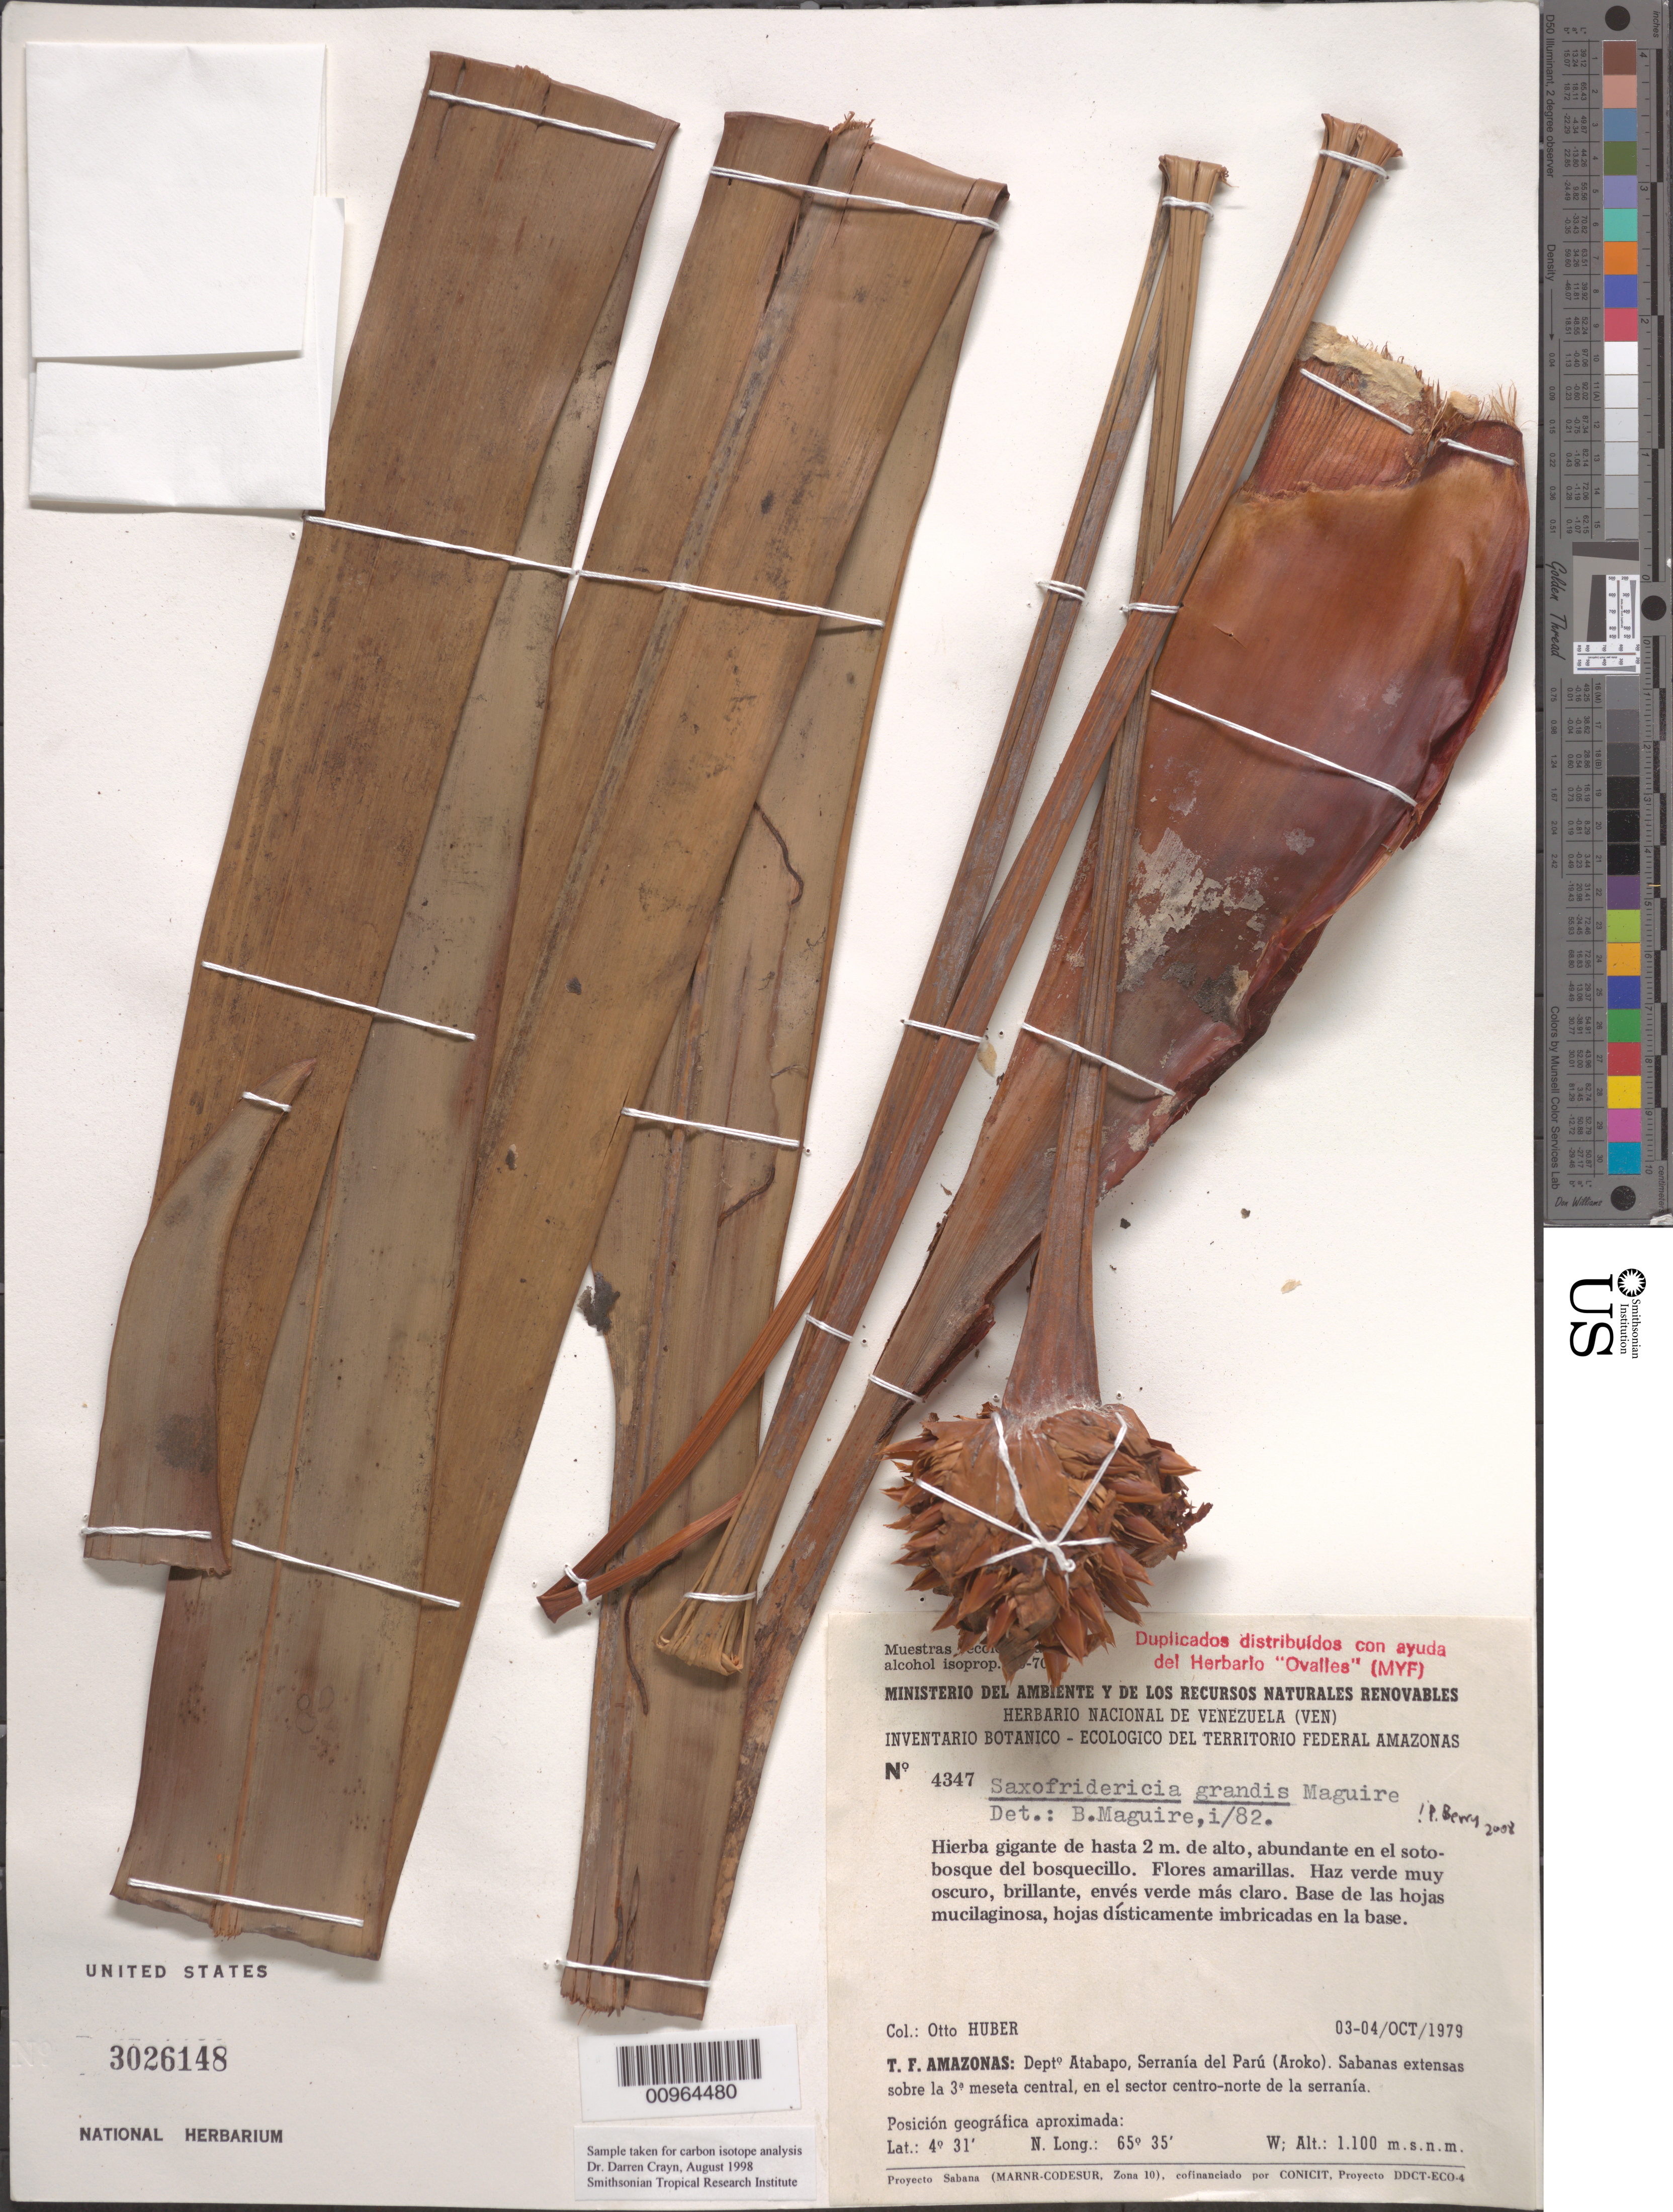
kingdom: Plantae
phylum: Tracheophyta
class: Liliopsida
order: Poales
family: Rapateaceae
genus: Saxofridericia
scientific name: Saxofridericia grandis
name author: Maguire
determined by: Berry, P. E., (WIS), University of Wisconsin - Madison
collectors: O. Huber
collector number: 4347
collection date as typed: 3-Oct-79 to 4-Oct-79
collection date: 1979-10-03/1979-10-04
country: Venezuela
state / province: Amazonas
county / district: Atabapo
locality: Serranía del Parú (Aroko), sobre la 3ª meseta central, en el sector centro-norte de la serranía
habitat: Sabanas estensas, sotobosque del bosquecillo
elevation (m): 1100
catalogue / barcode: US 3026148